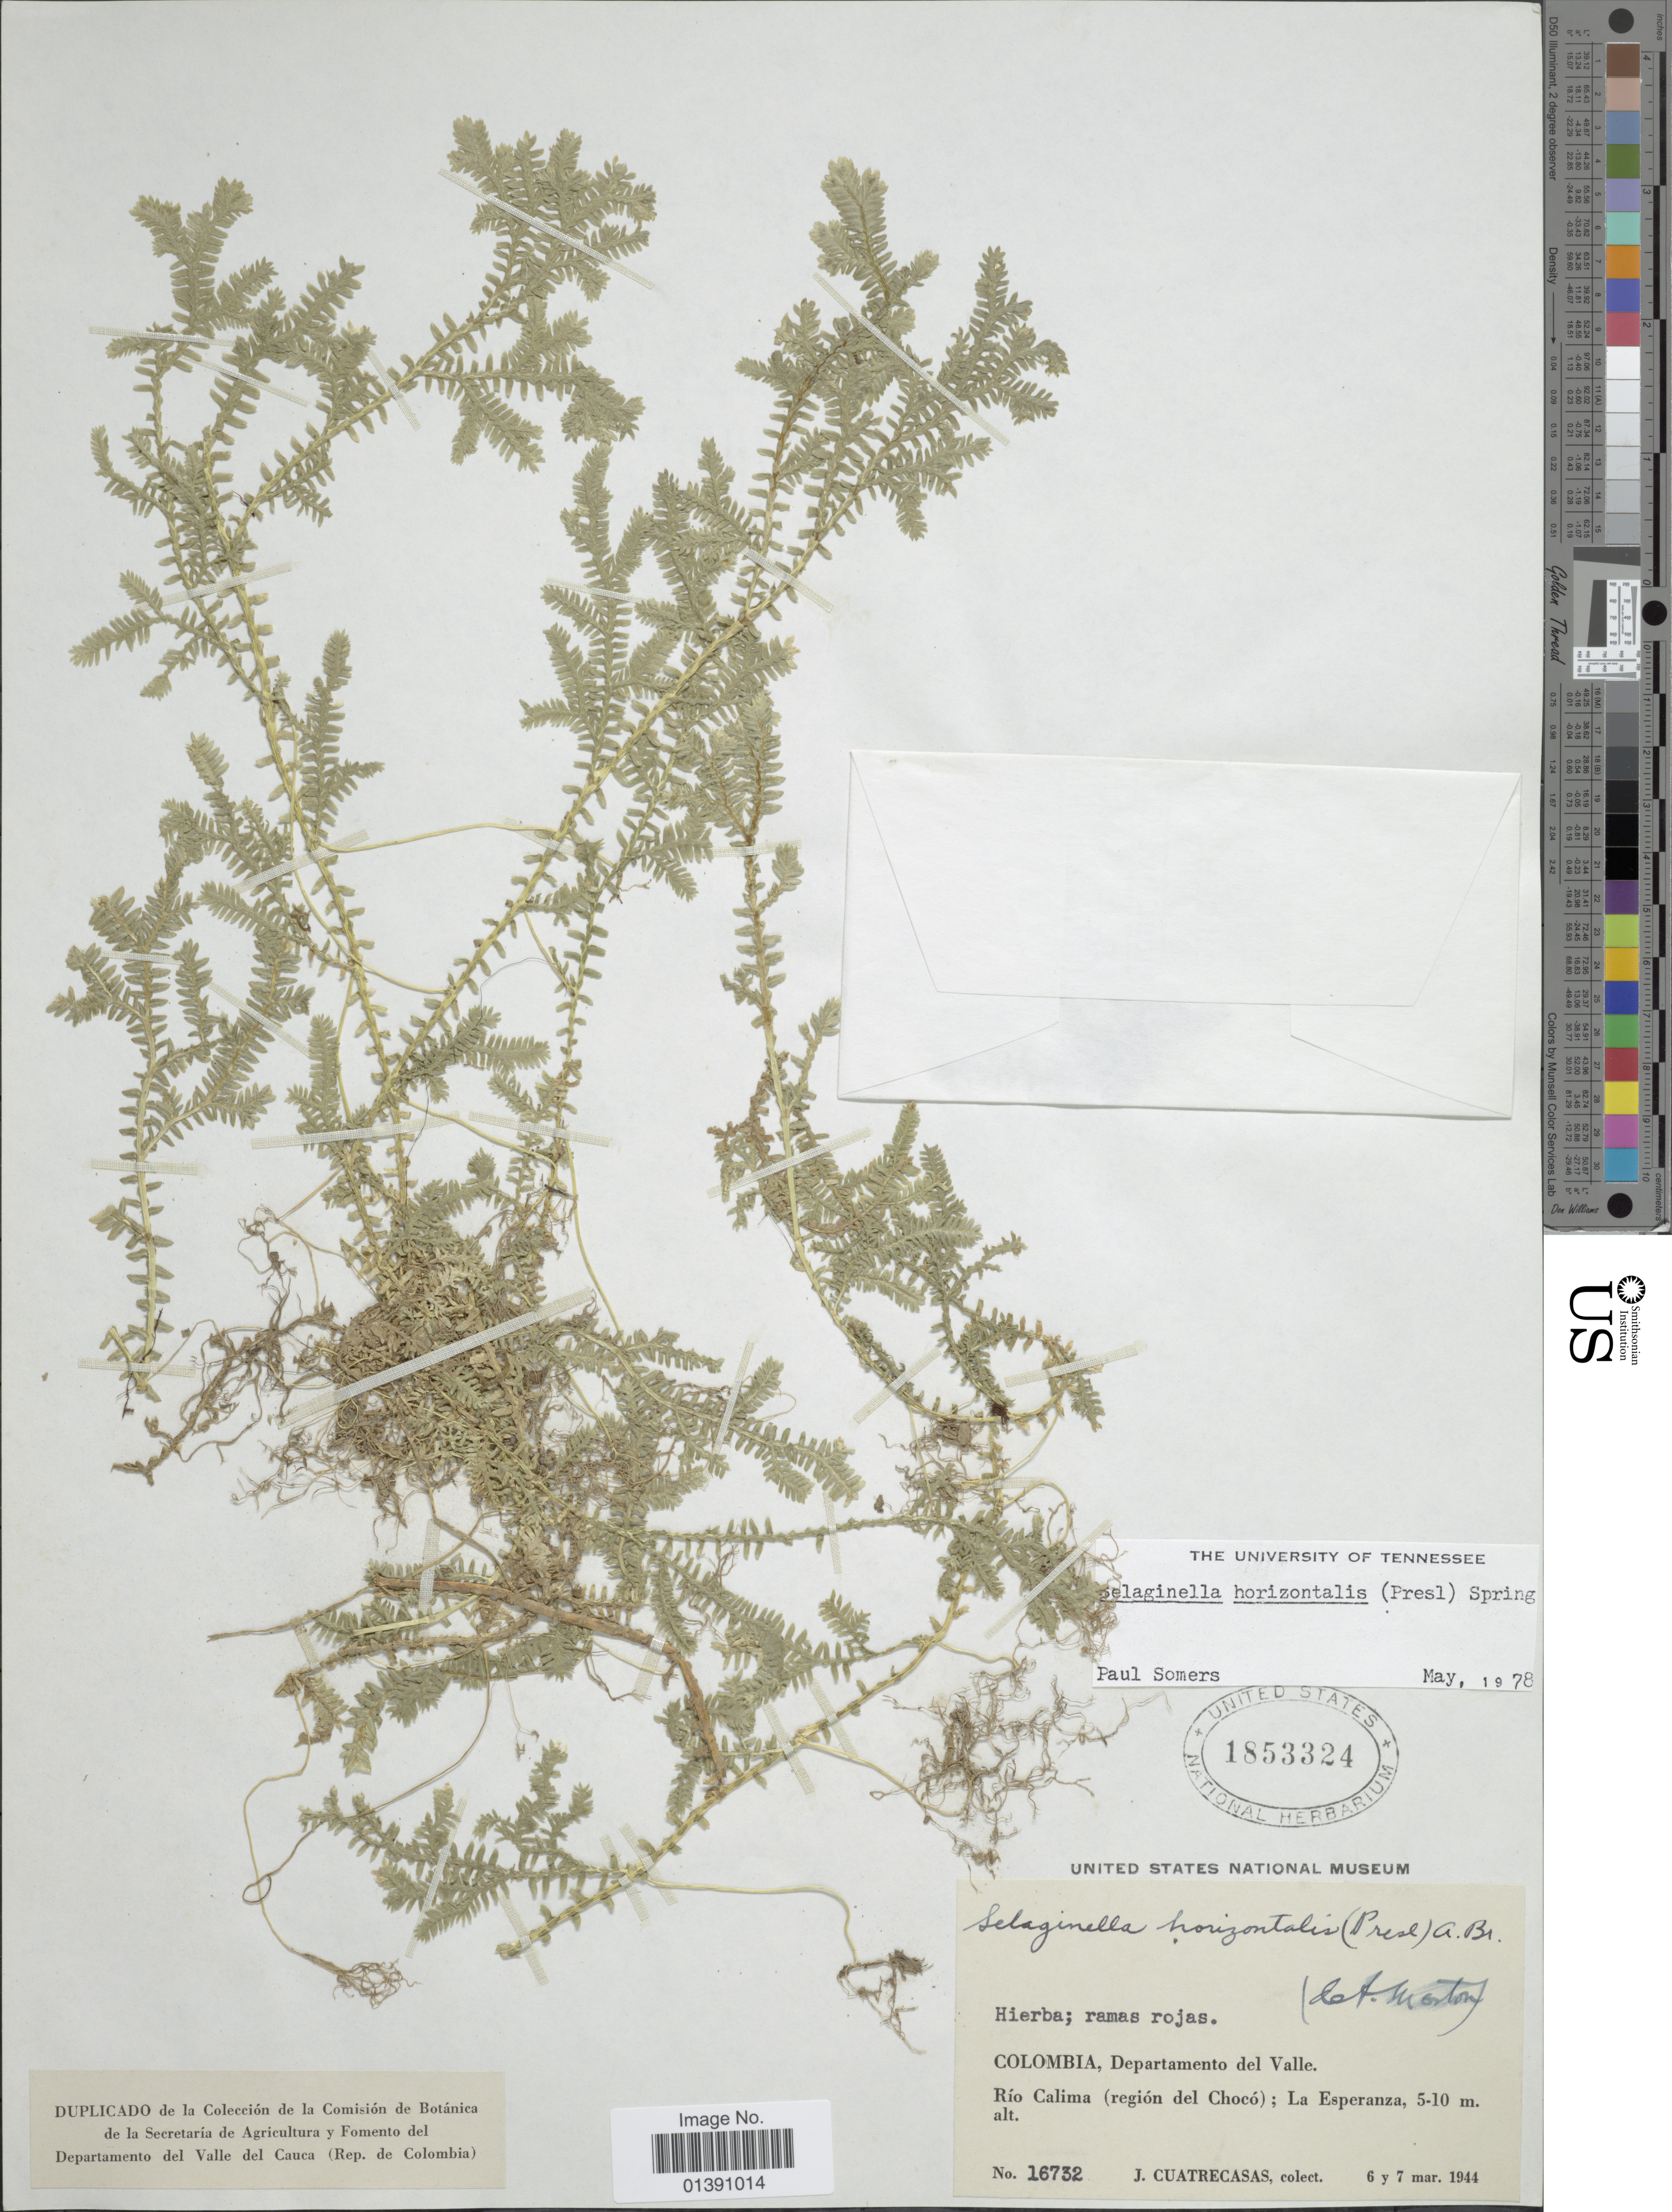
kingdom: Plantae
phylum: Tracheophyta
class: Lycopodiopsida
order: Selaginellales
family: Selaginellaceae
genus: Selaginella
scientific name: Selaginella horizontalis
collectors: J. Cuatrecasas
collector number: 16732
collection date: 1944-03-06/1944-03-07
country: Colombia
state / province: Chocó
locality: Departamento del Valle, Río Calima (región del Chocó); La Esperanza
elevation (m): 5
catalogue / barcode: US 1853324